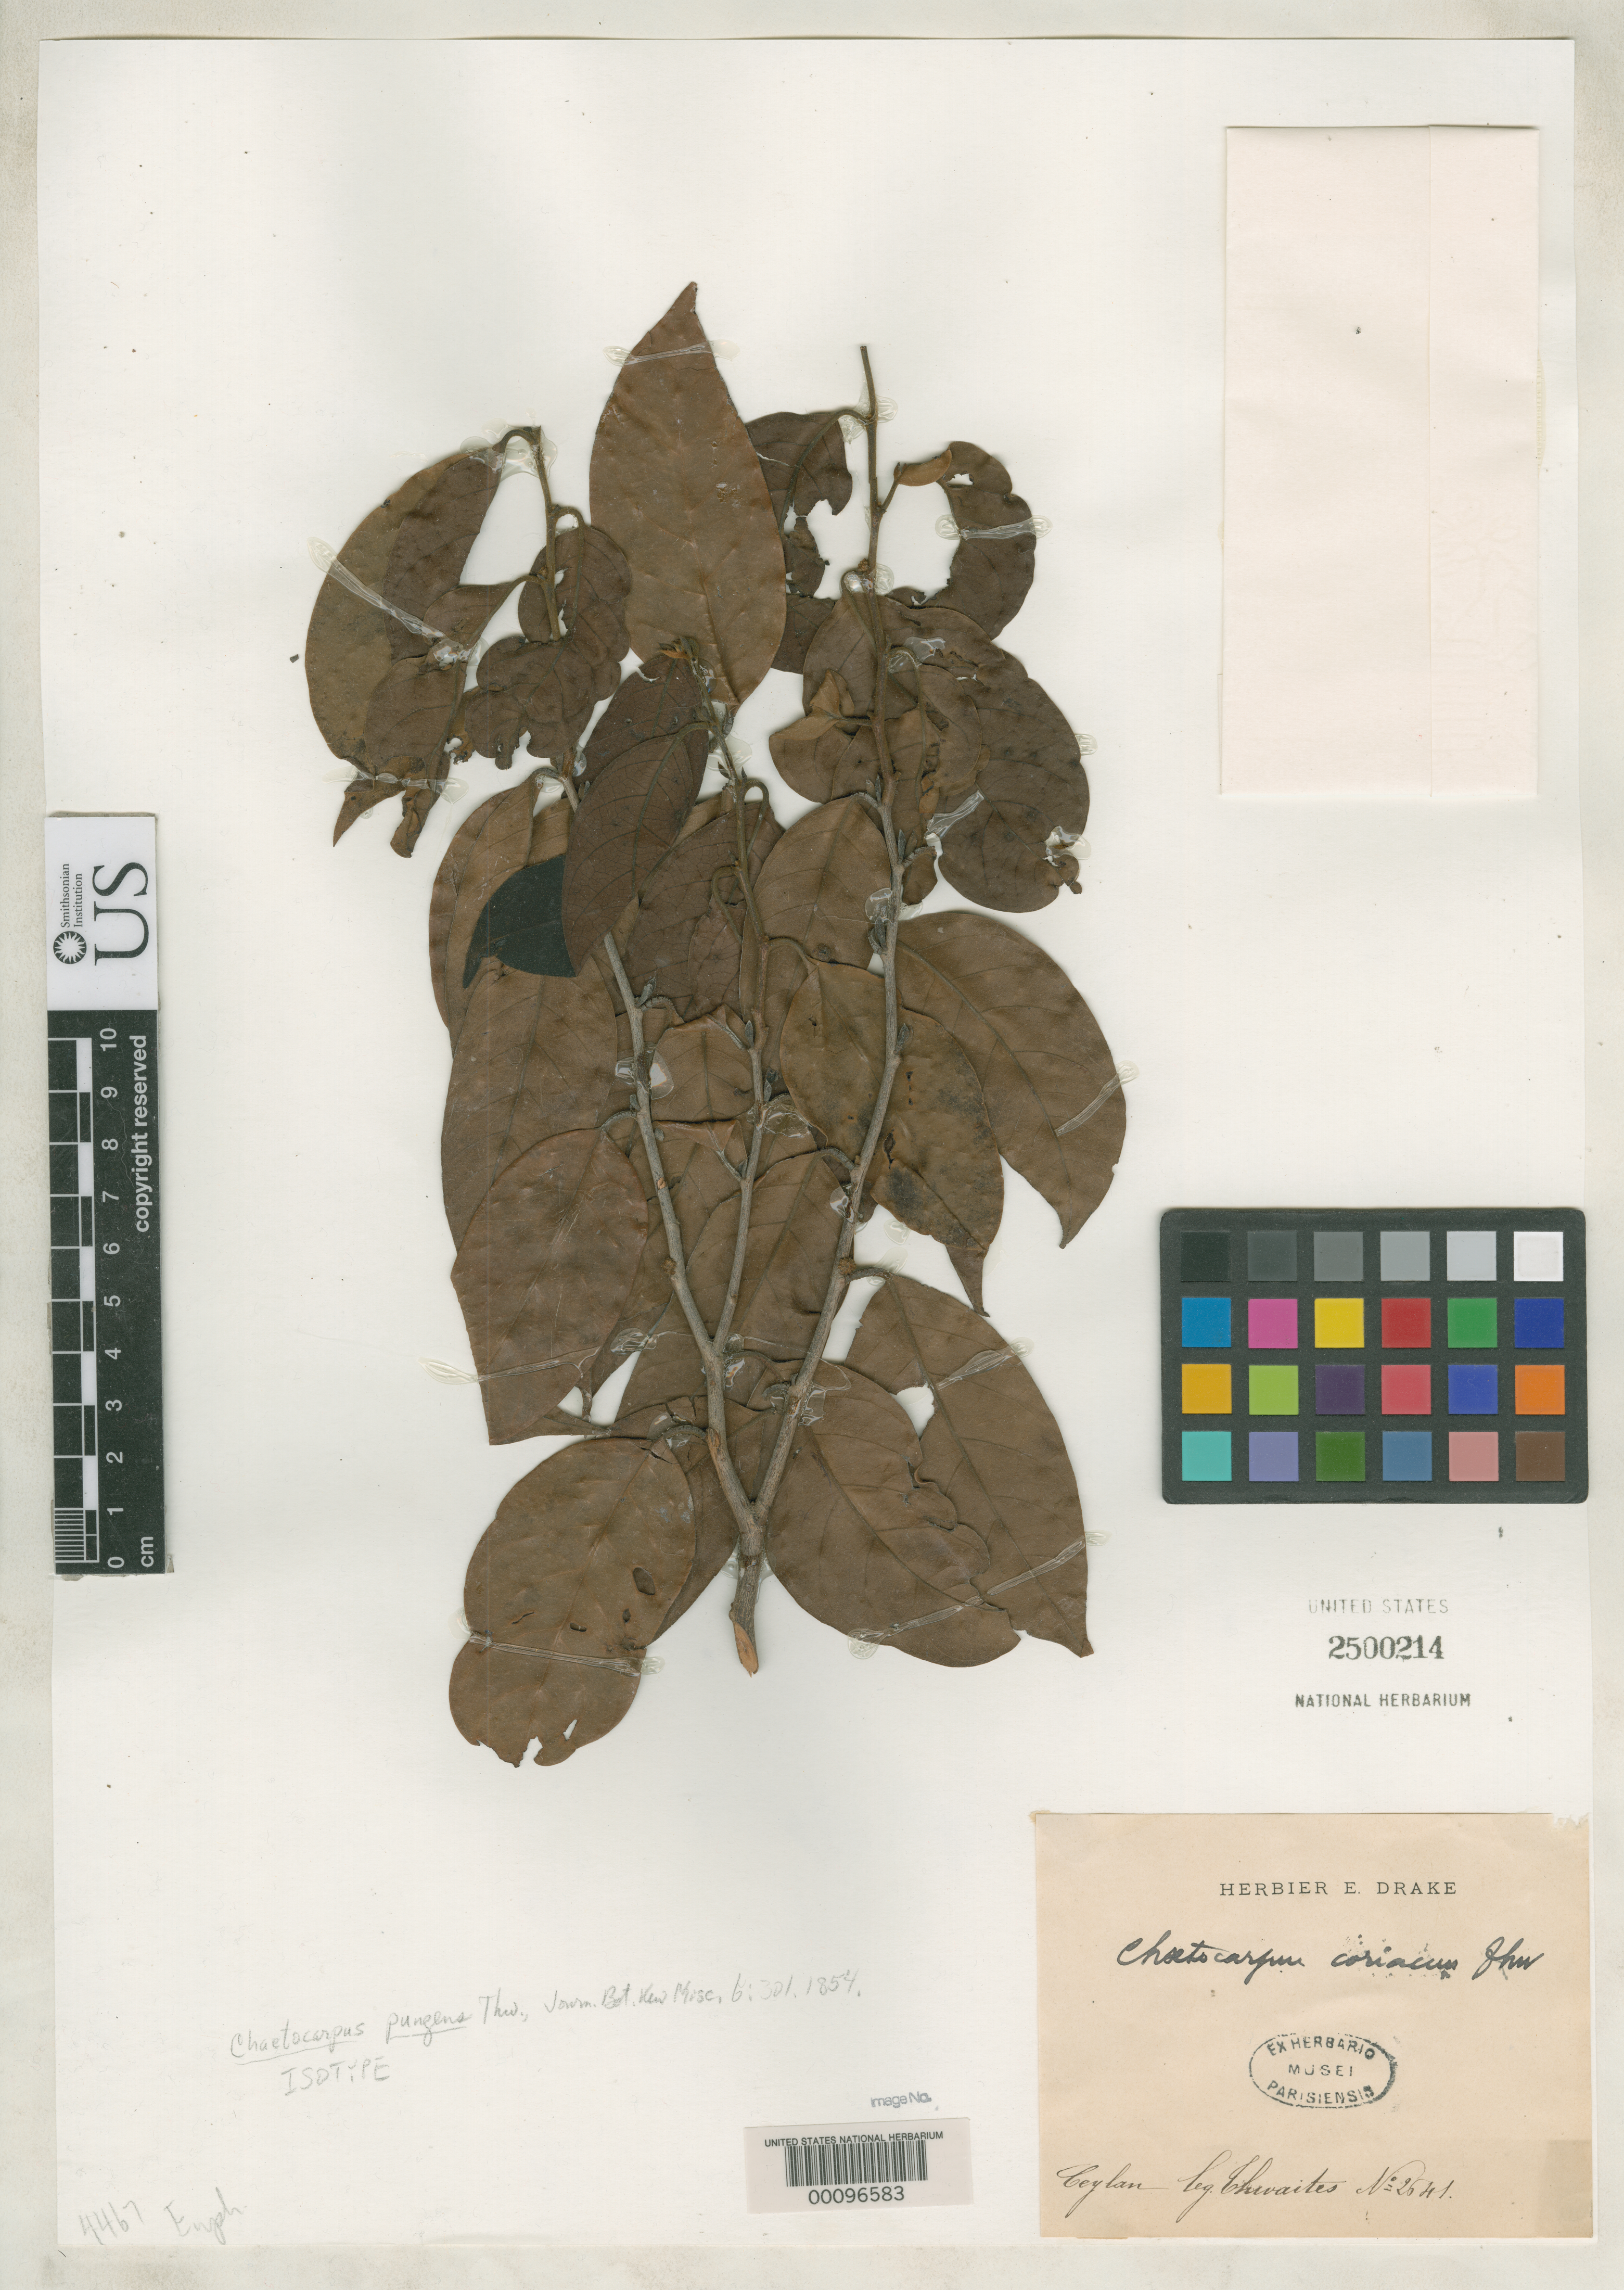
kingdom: Plantae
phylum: Tracheophyta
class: Magnoliopsida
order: Malpighiales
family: Peraceae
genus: Chaetocarpus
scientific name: Chaetocarpus pungens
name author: Thwaites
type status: Isotype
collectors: G. H. K. Thwaites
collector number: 2641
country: Sri Lanka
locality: "Ceylon"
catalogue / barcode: US 2500214